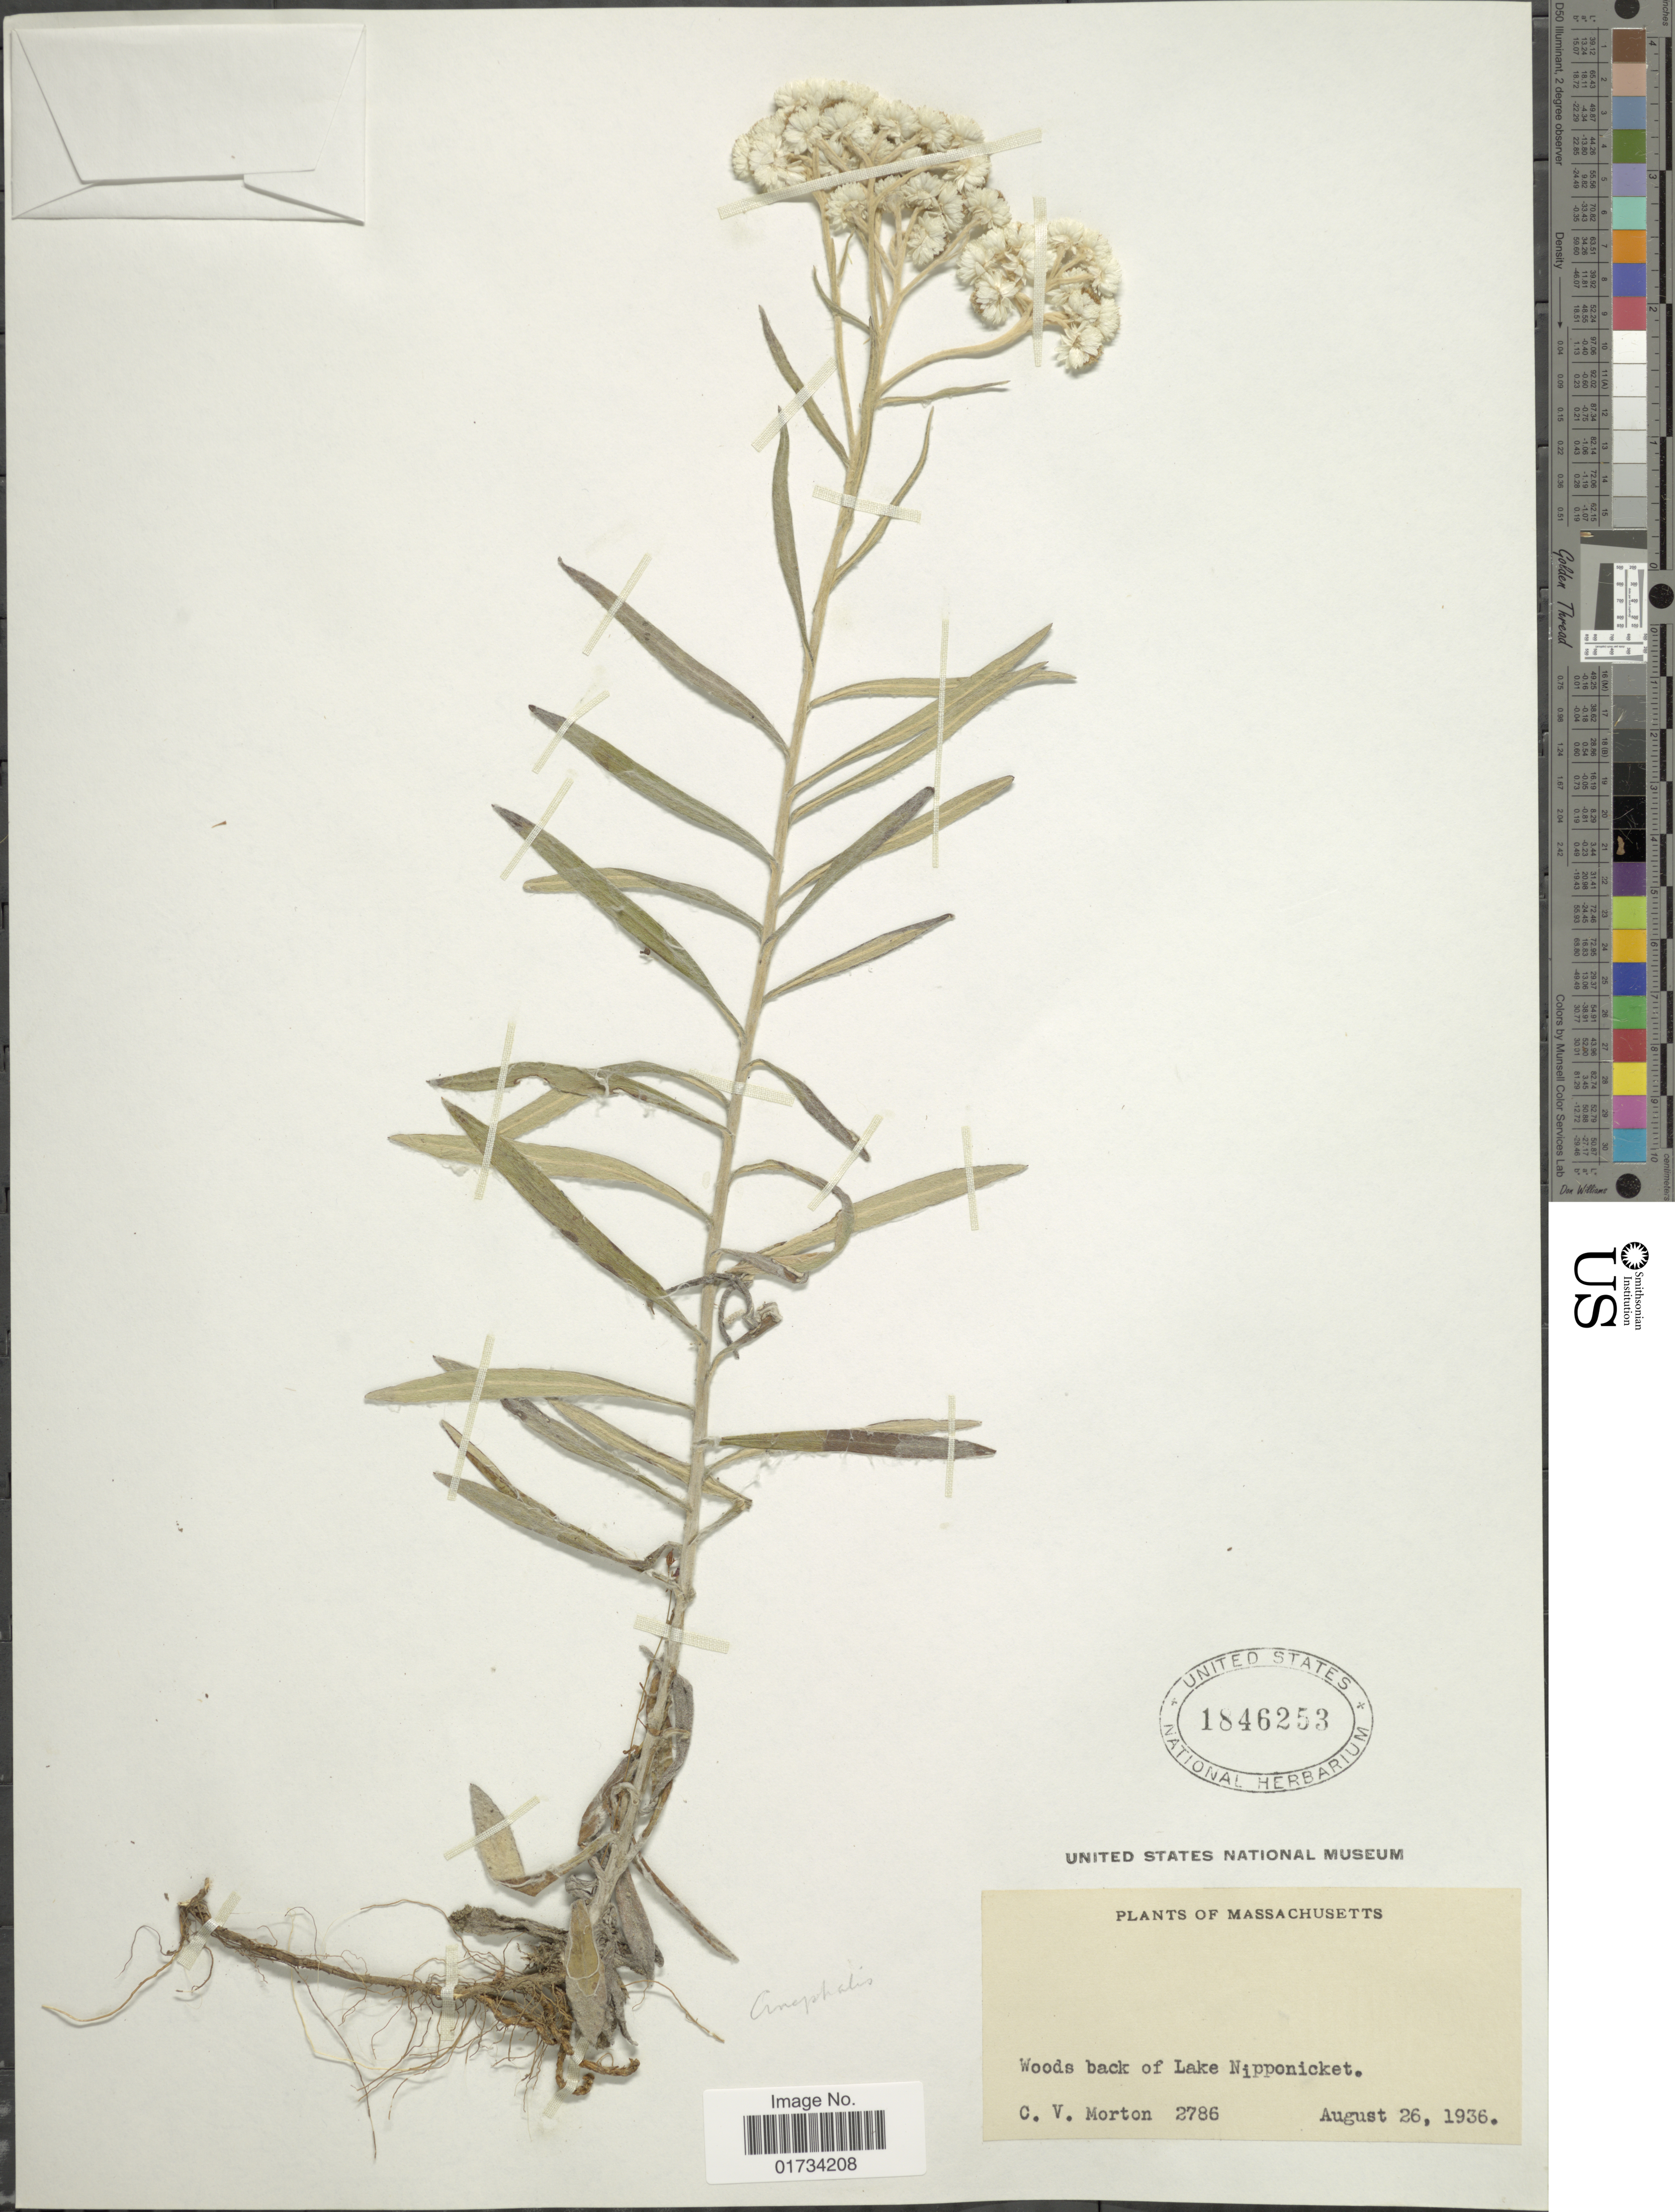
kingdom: Plantae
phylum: Tracheophyta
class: Magnoliopsida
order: Asterales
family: Asteraceae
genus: Anaphalis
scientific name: Anaphalis margaritacea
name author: (L.) Benth. & Hook. f.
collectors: C. V. Morton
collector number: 2786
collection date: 1936-08-26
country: United States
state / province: Massachusetts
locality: Woods back of Lake Nipponicket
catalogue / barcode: US 1846253